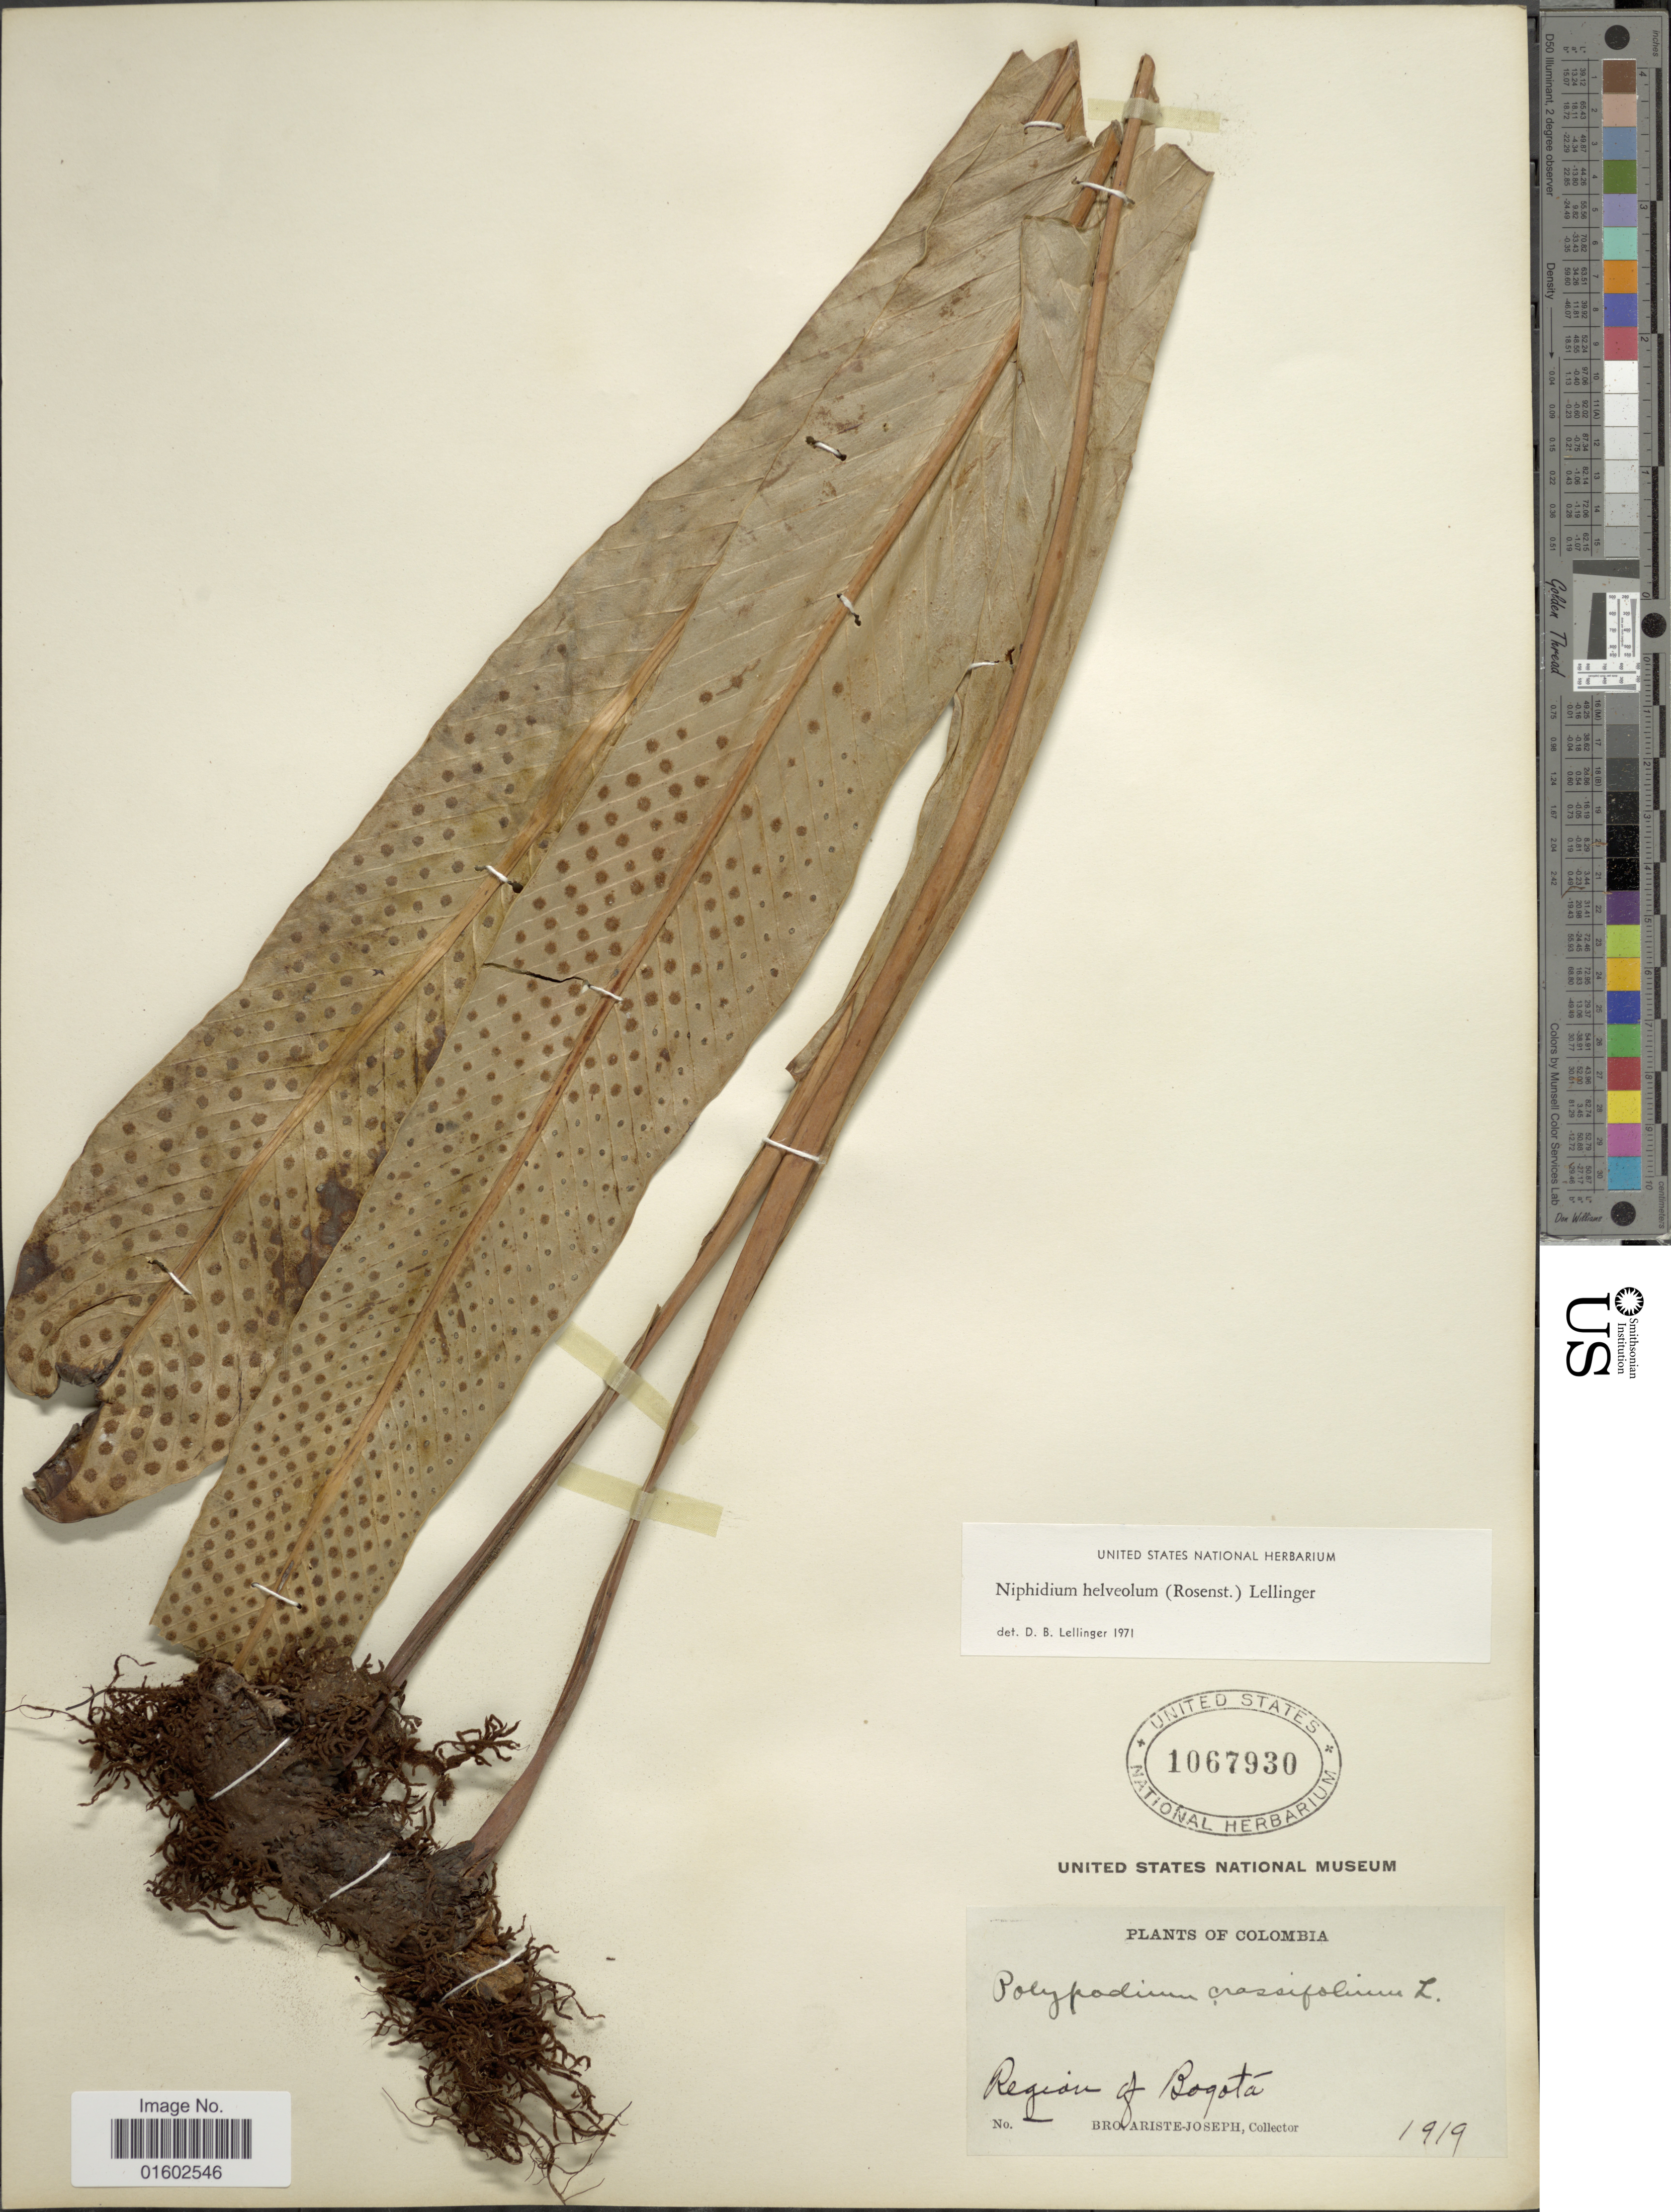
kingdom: Plantae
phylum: Tracheophyta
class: Polypodiopsida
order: Polypodiales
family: Polypodiaceae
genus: Niphidium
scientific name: Niphidium mortonianum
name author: Lellinger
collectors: Bro. Ariste-Joseph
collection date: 1919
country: Colombia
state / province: Bogota D.C.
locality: Region of Bogota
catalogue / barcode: US 1067930